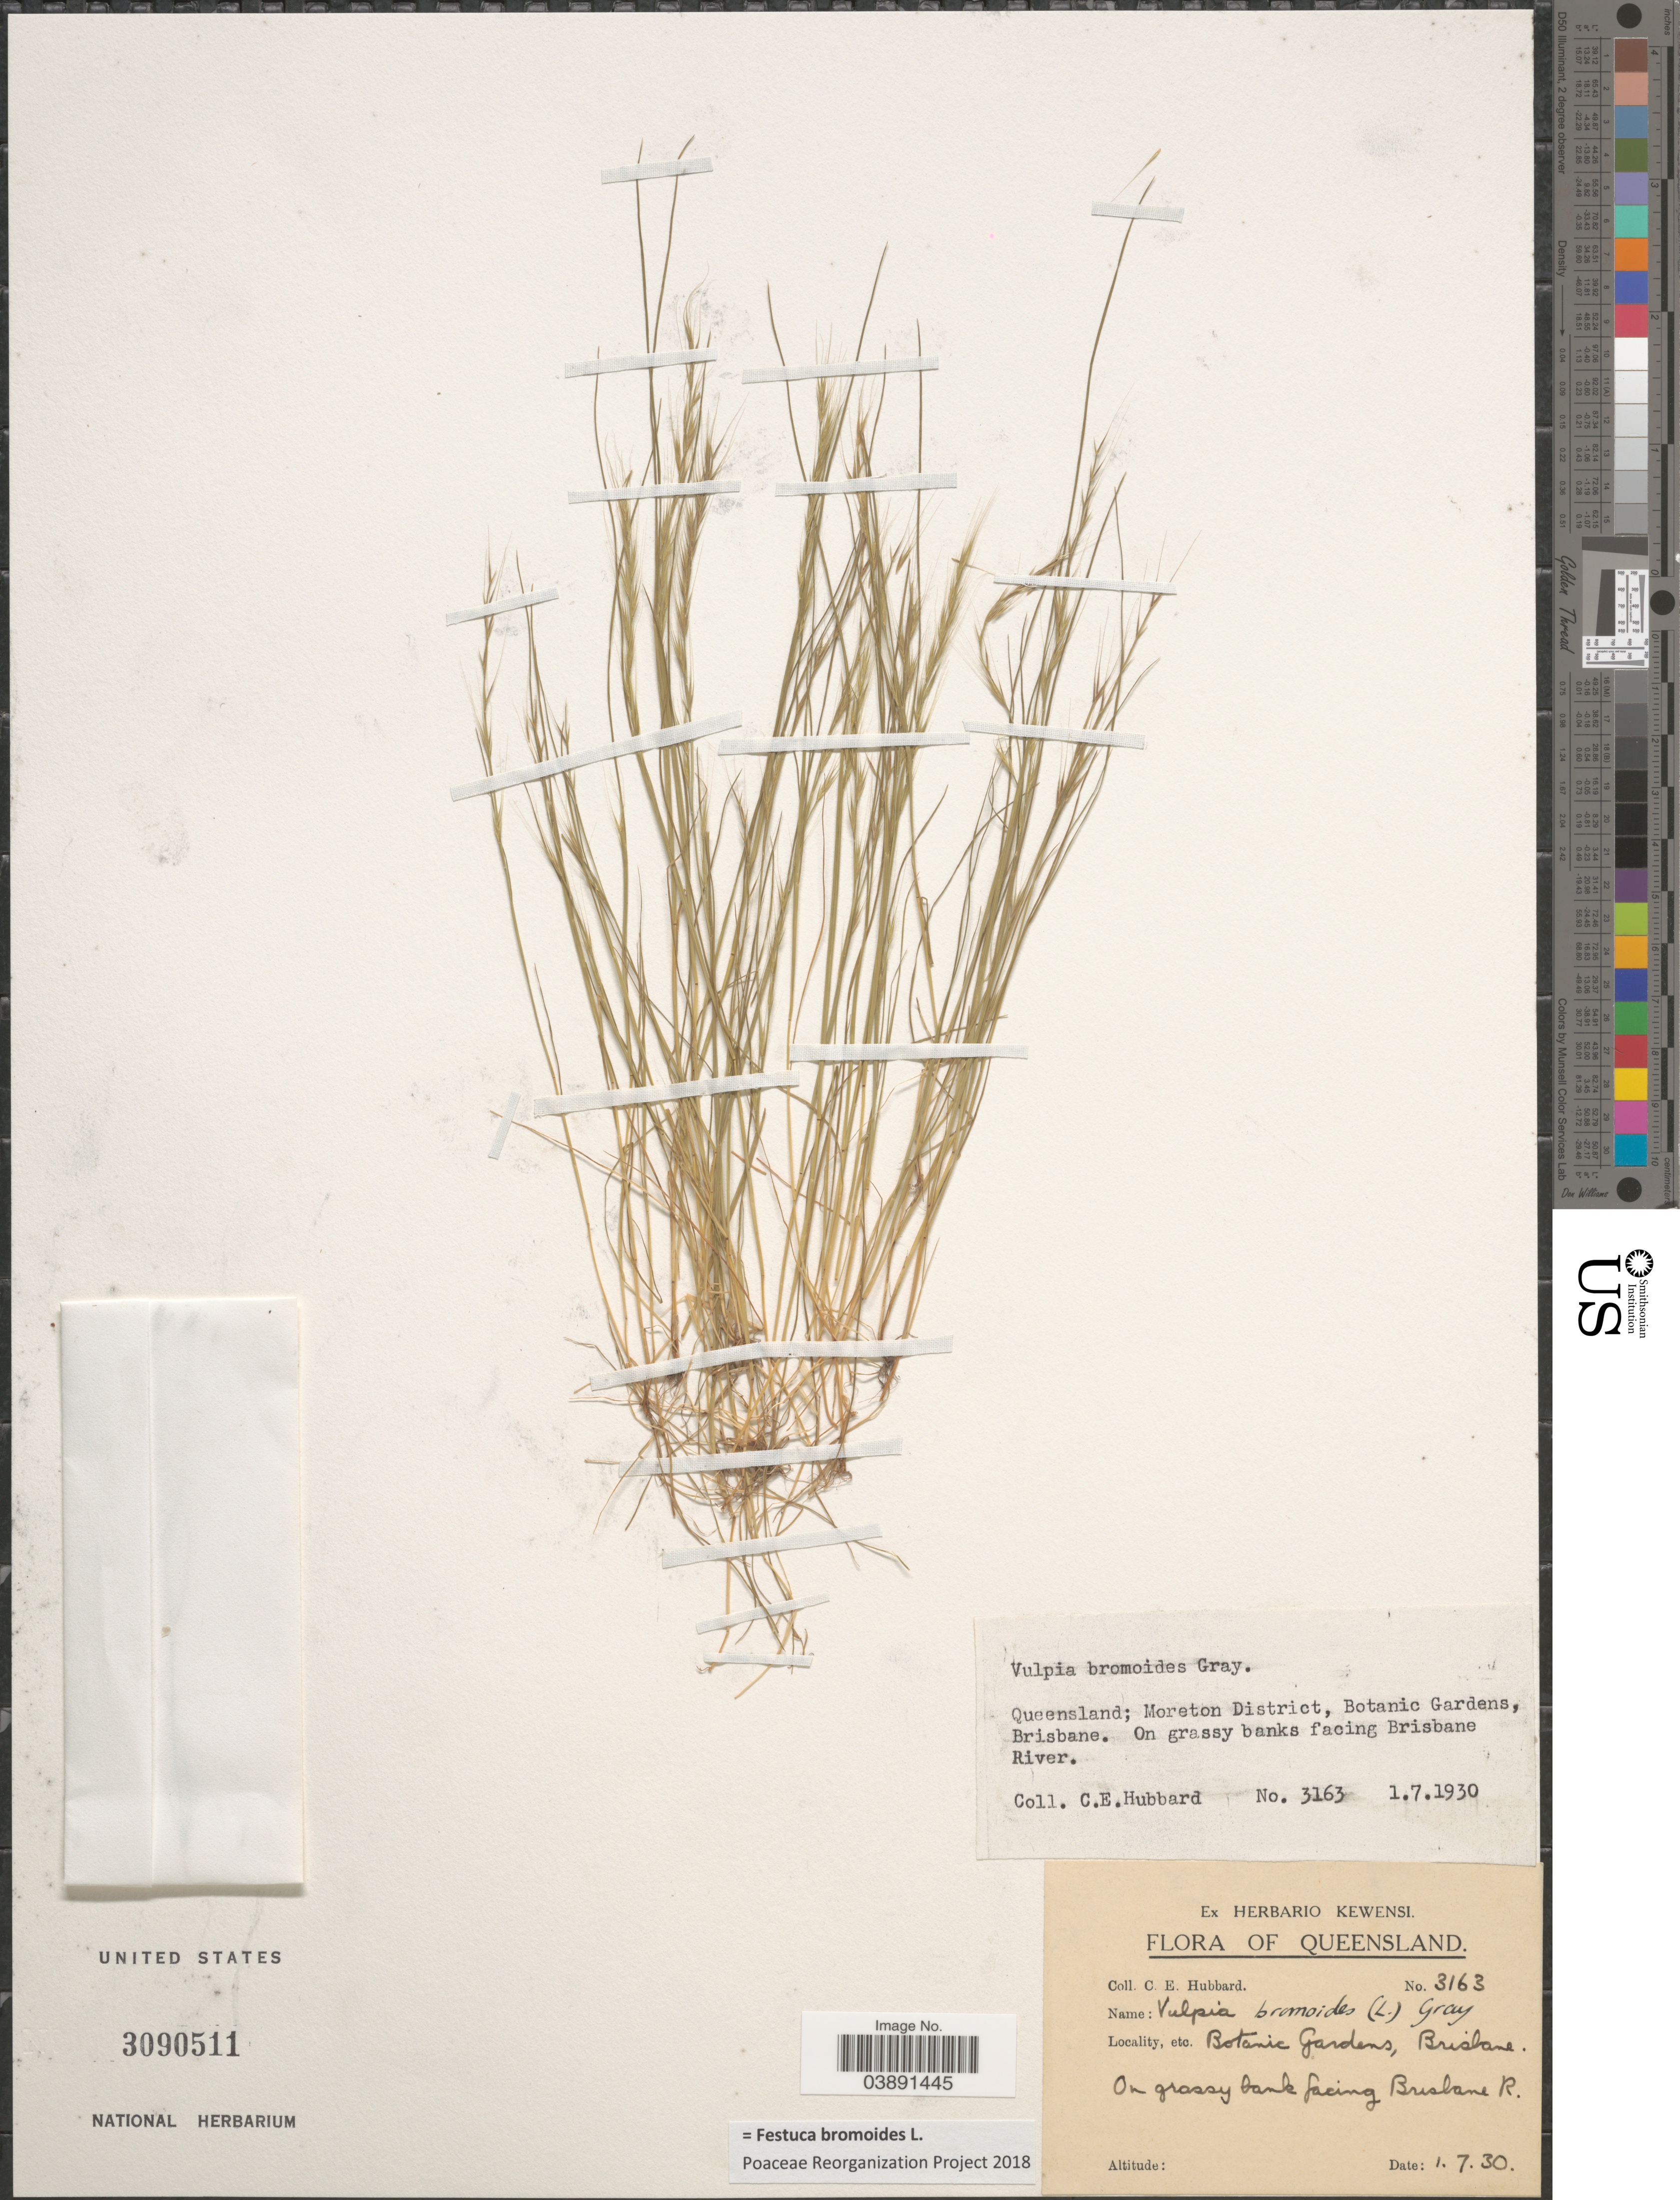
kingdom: Plantae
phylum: Tracheophyta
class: Liliopsida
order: Poales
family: Poaceae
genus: Festuca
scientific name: Festuca bromoides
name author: L.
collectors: C. E. Hubbard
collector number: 3163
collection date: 1930-07-01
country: Australia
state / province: Queensland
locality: Moreton District, Botanic Gardens, Brisbane. On grassy banks facing Brisbane River.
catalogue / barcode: US 3090511